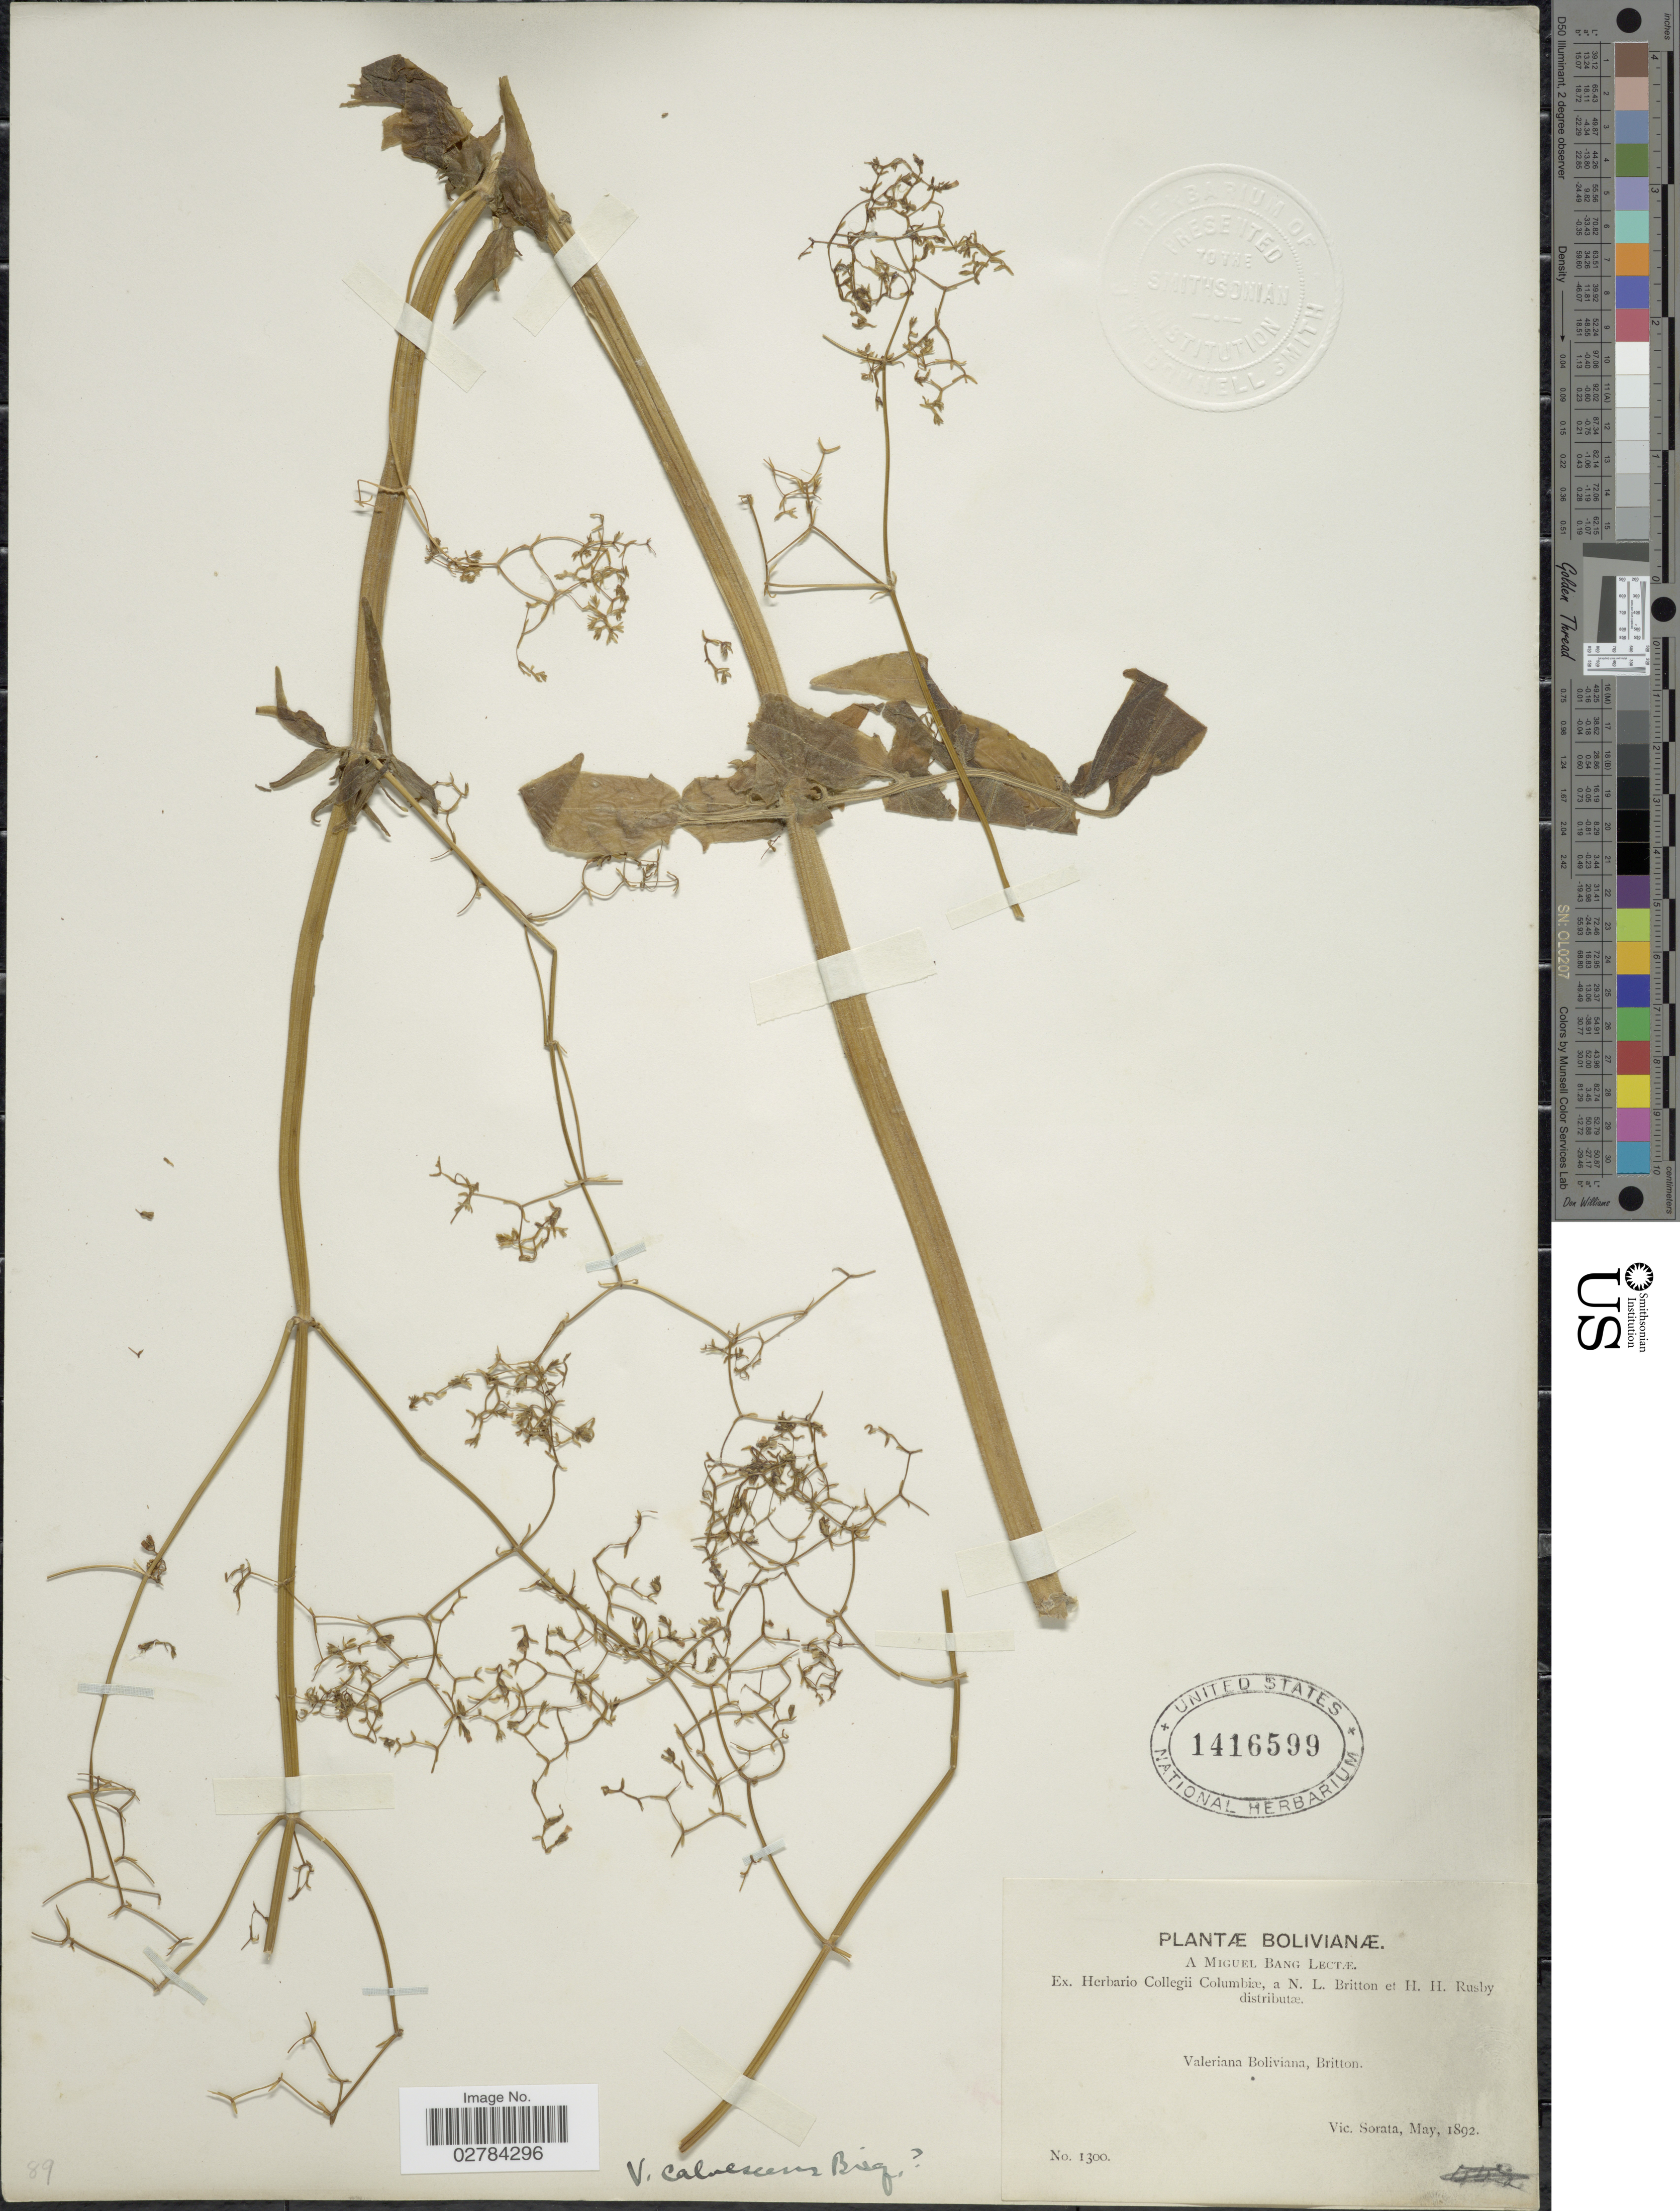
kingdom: Plantae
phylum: Tracheophyta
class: Magnoliopsida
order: Dipsacales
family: Caprifoliaceae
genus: Valeriana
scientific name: Valeriana calvescens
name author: Briq.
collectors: M. Bang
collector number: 1300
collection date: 1892-05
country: Bolivia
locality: Vic. Sorata.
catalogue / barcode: US 1416599